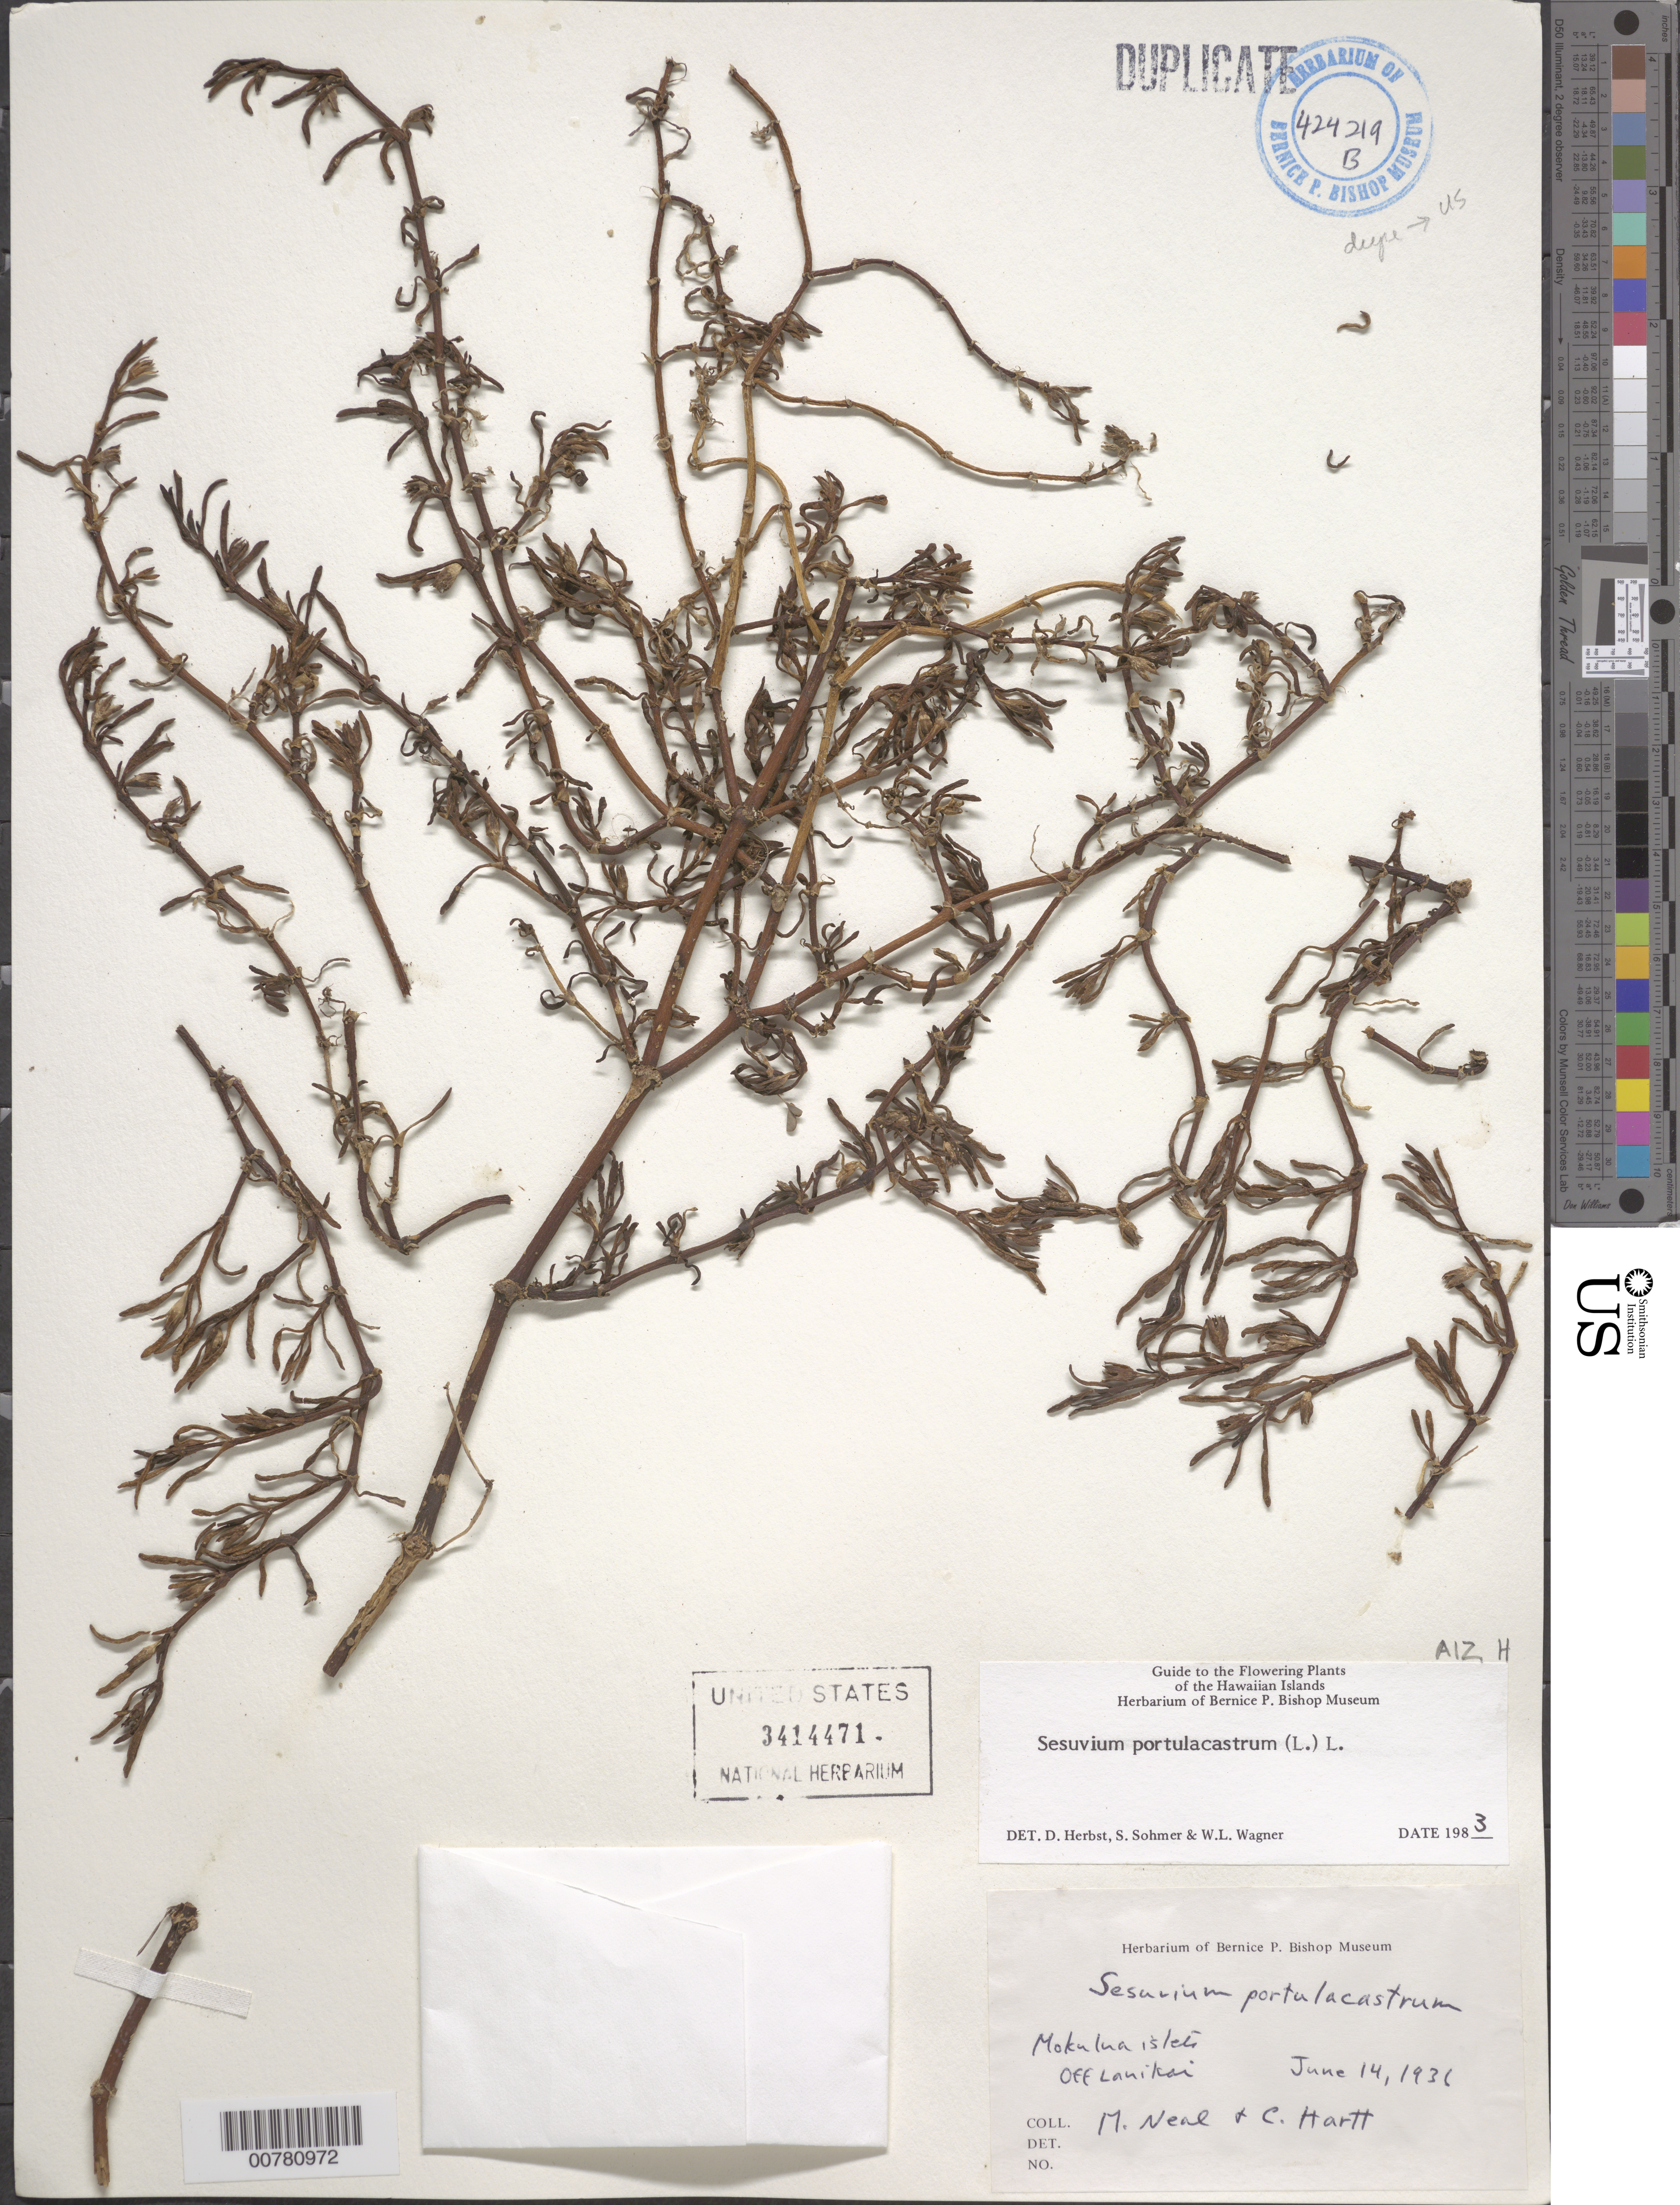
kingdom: Plantae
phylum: Tracheophyta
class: Magnoliopsida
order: Caryophyllales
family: Aizoaceae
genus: Sesuvium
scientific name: Sesuvium portulacastrum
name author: (L.) L.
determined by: Wagner, W. L.; Herbst, D. R.; Sohmer, S. H.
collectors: W. Ning & C. Hartt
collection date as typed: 14 Jun 1936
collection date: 1936-06-14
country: United States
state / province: Hawaii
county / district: Honolulu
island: Oahu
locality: Mokulua islets. Off Lanikai.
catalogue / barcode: US 3414471